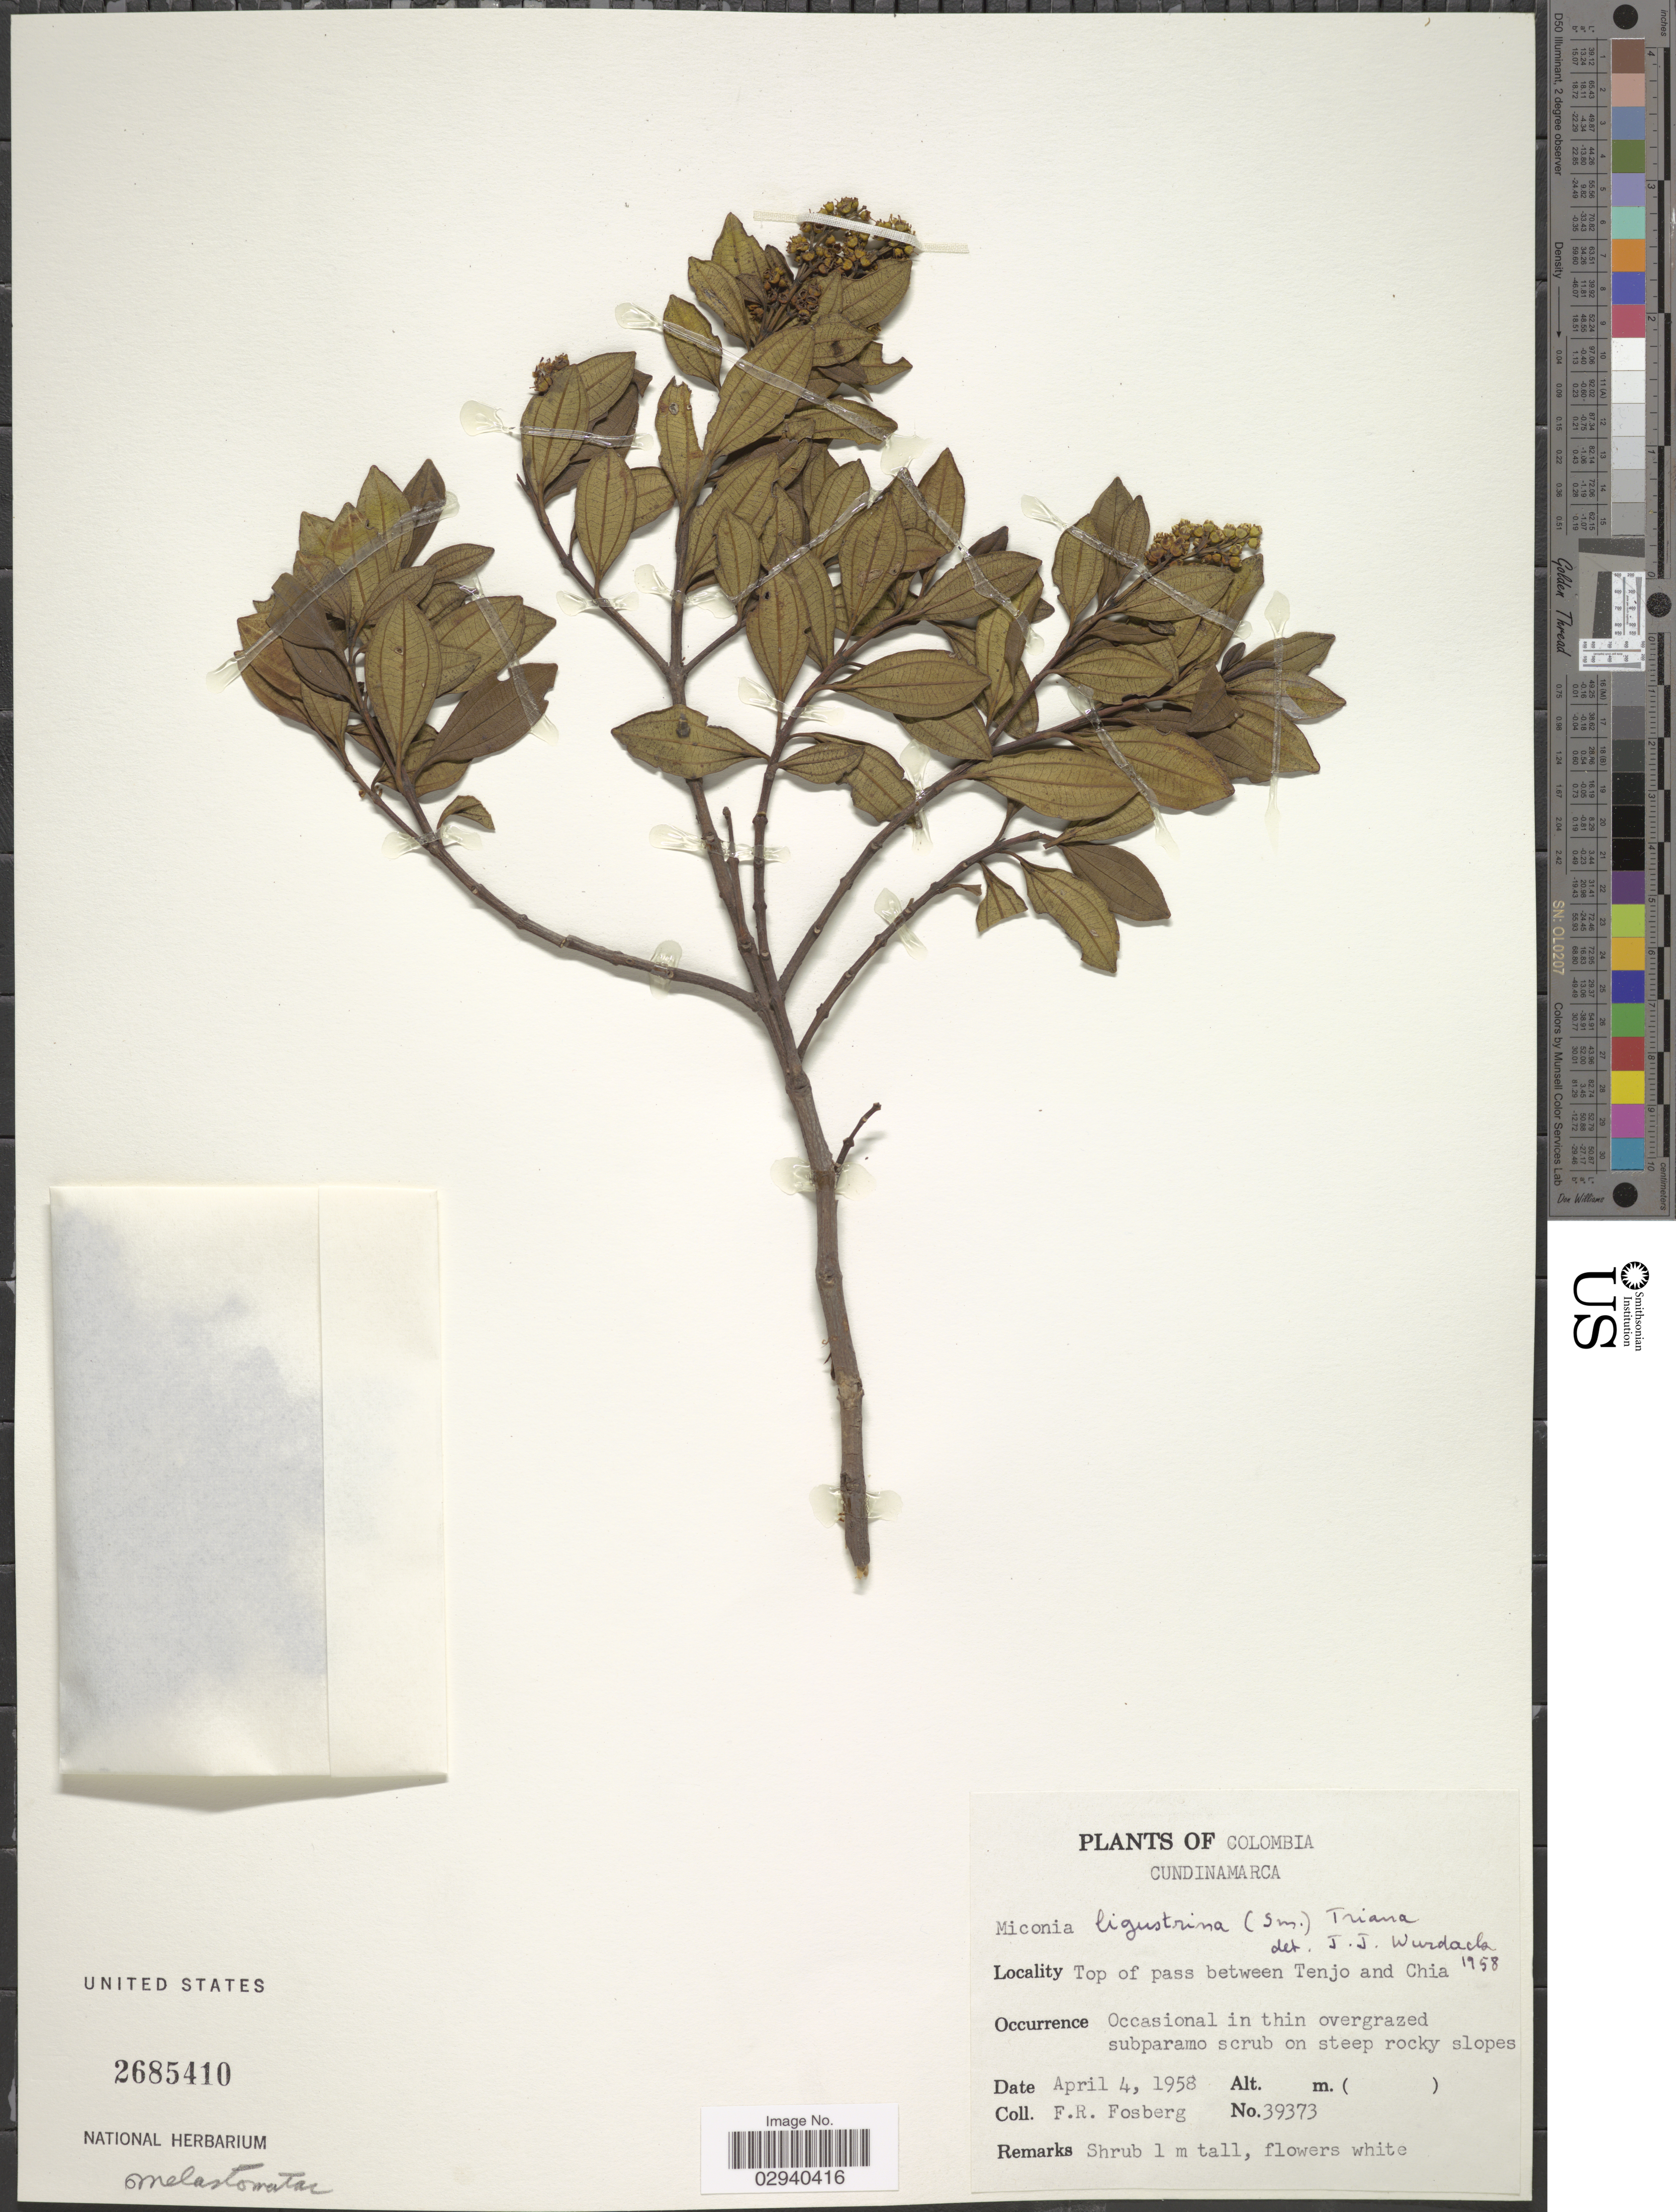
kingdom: Plantae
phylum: Tracheophyta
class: Magnoliopsida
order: Myrtales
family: Melastomataceae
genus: Miconia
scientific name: Miconia ligustrina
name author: (Sw.) Triana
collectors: F. R. Fosberg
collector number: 39373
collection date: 1958-04-04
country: Colombia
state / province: Cundinamarca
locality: Top of pass between Tenjo and Chia.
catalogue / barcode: US 2685410